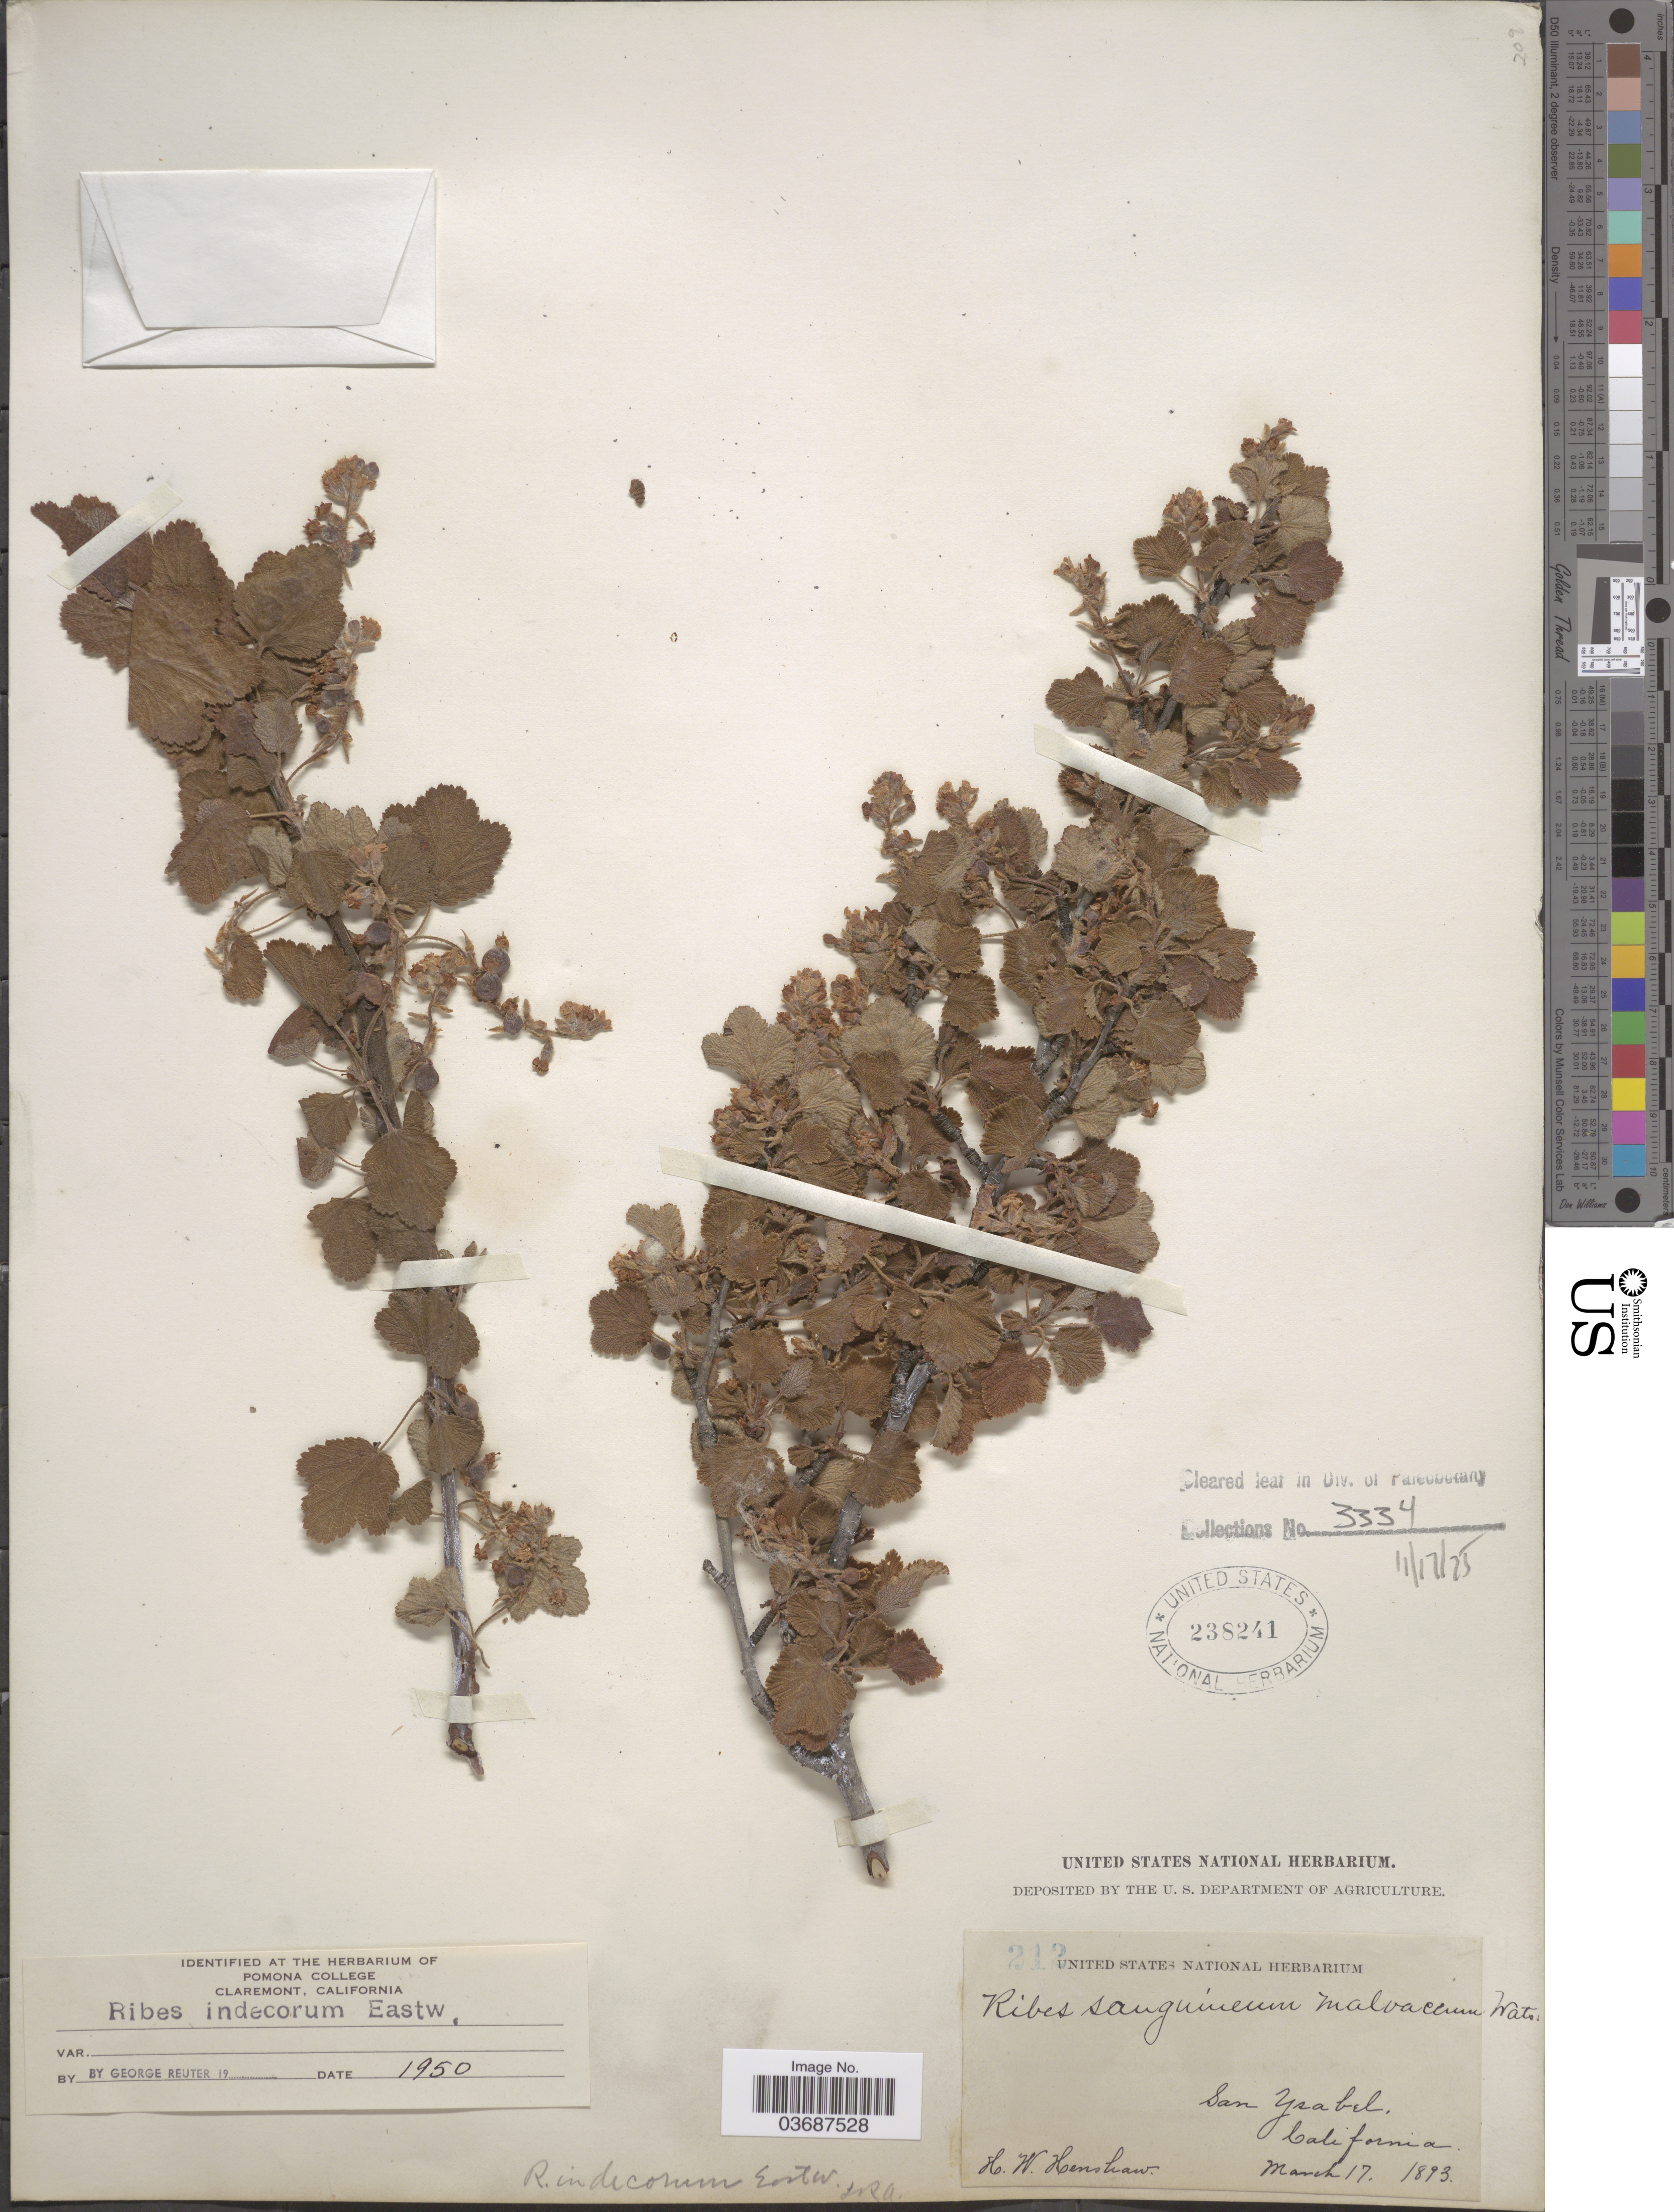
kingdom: Plantae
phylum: Tracheophyta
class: Magnoliopsida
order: Saxifragales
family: Grossulariaceae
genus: Ribes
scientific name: Ribes indecorum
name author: Eastw.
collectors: H. Henshaw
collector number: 212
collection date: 1893-03-17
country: United States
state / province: California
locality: San Ysabel.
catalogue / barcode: US 238241